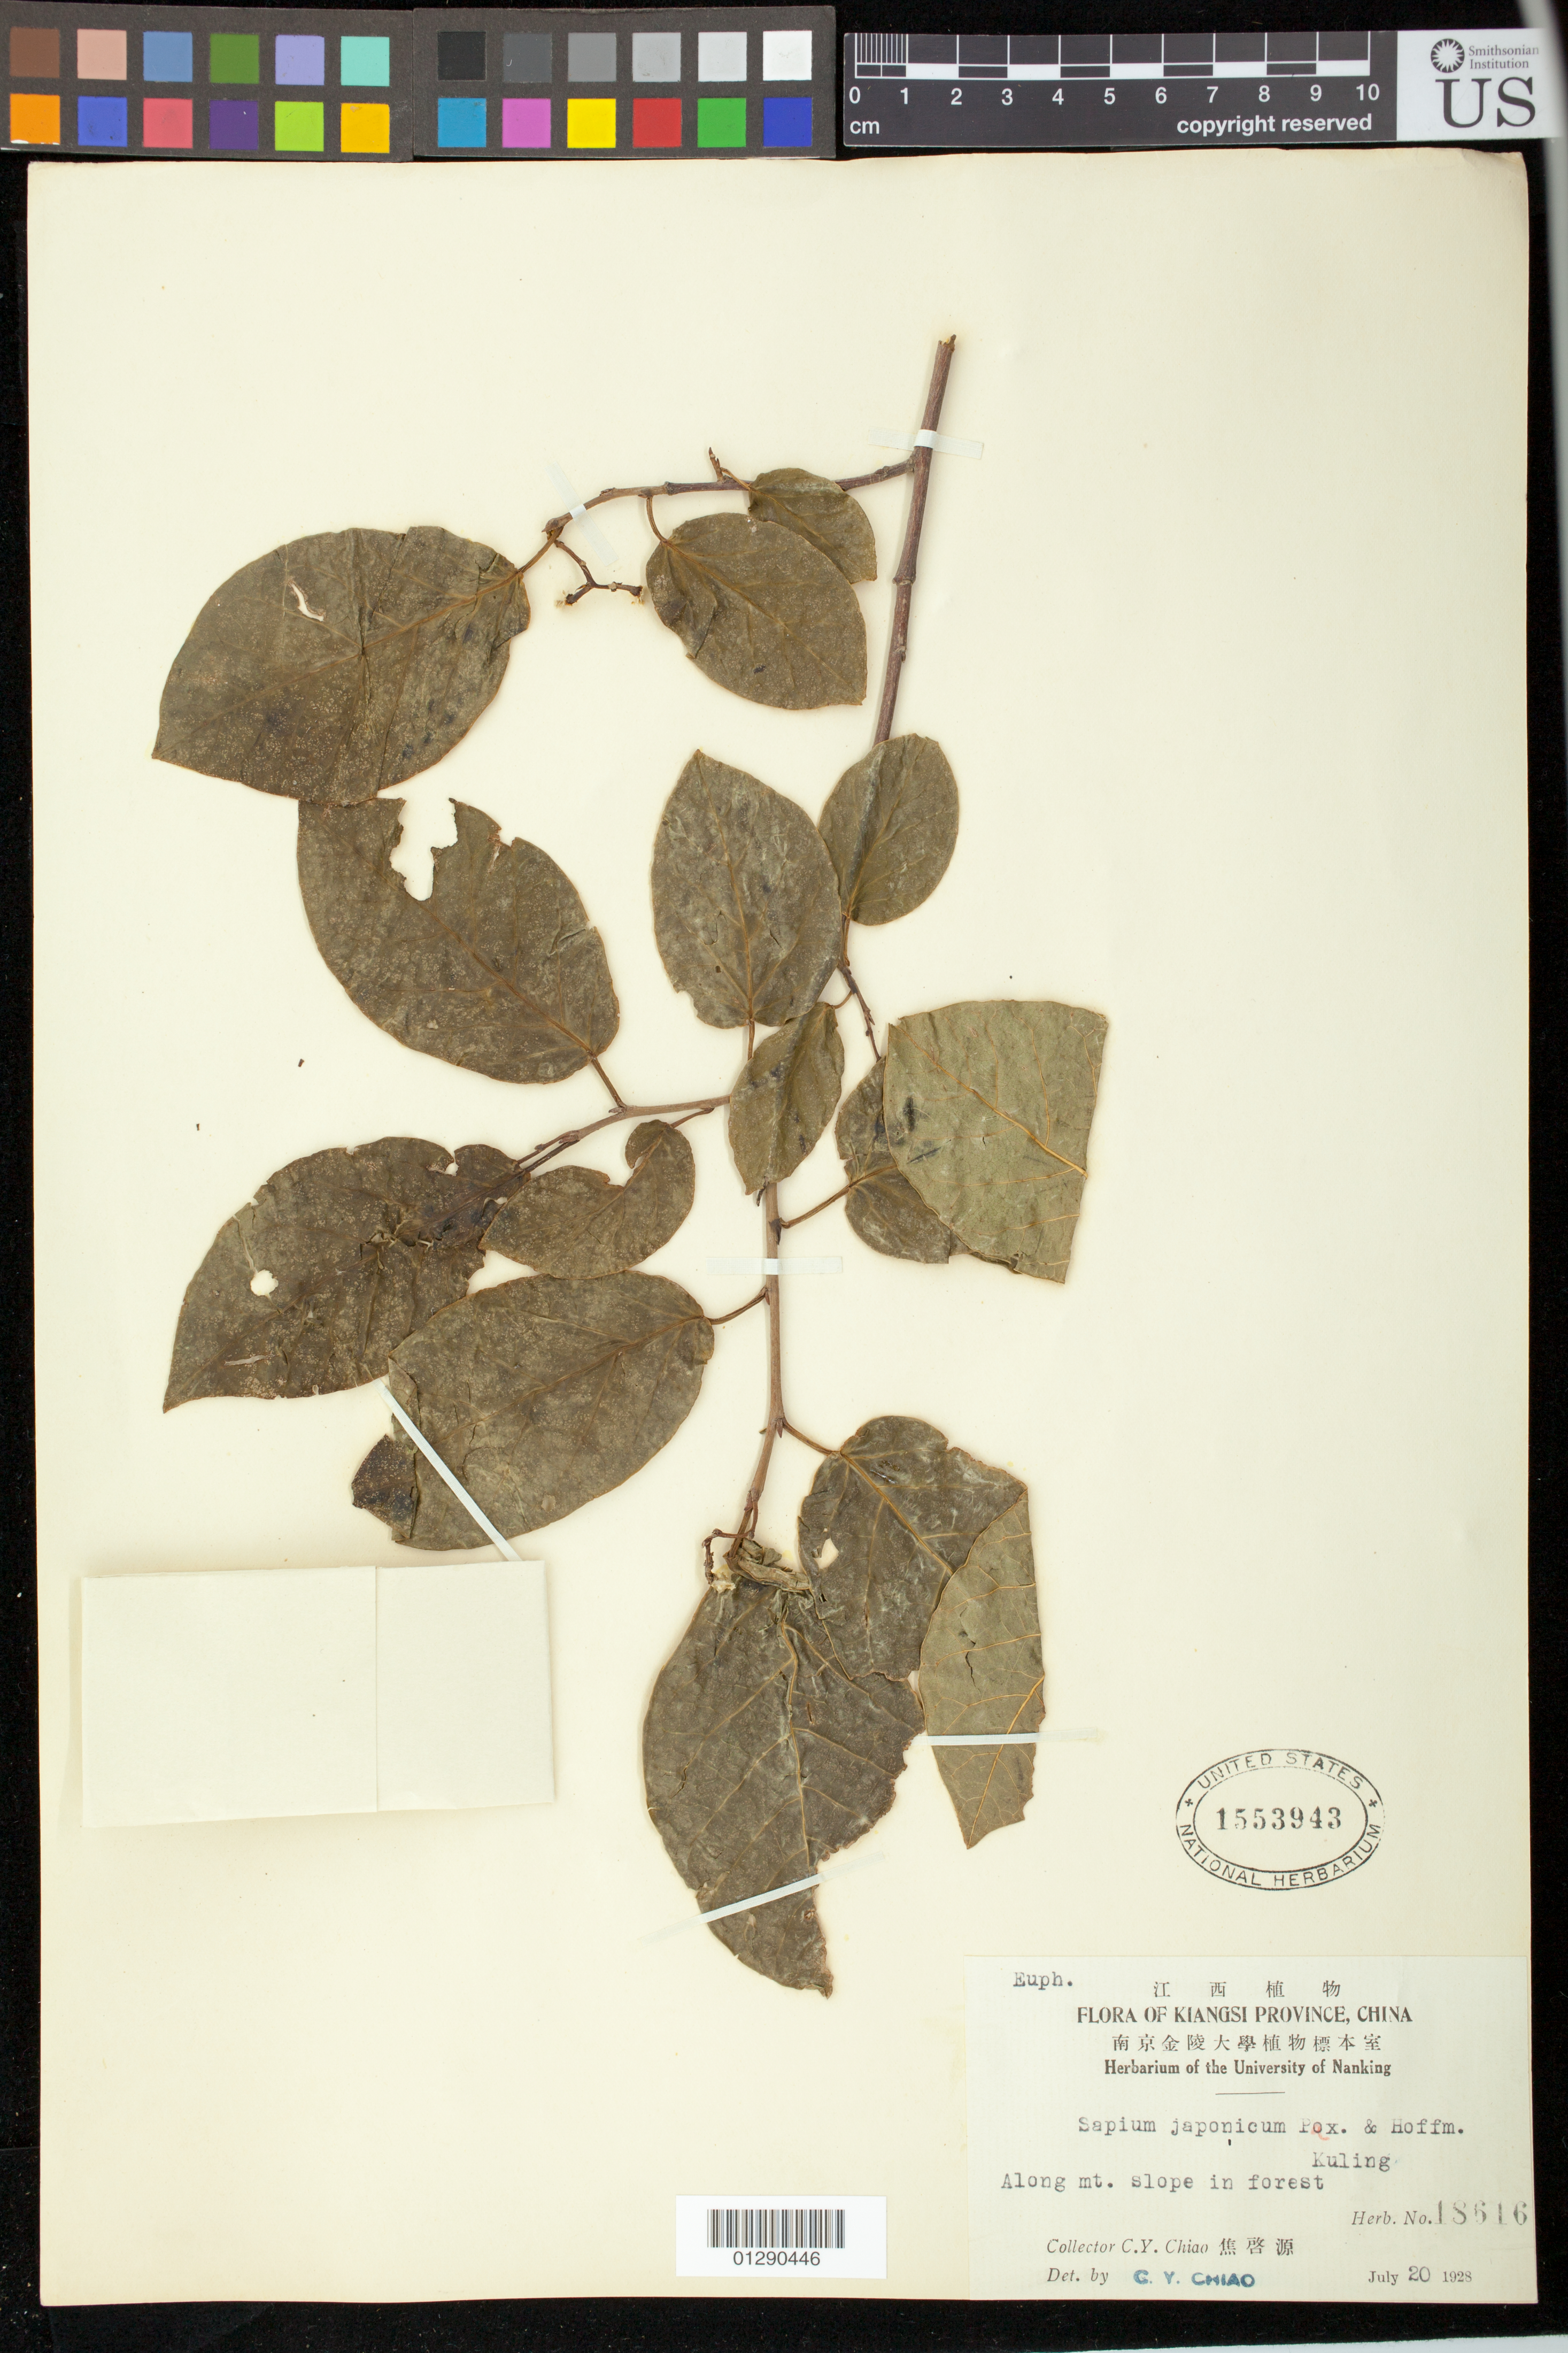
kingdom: Plantae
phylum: Tracheophyta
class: Magnoliopsida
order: Malpighiales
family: Euphorbiaceae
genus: Sapium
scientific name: Sapium japonicum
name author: (Siebold & Zucc.) Pax & K. Hoffm.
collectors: C. Y. Chiao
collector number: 18616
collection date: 1928-07-20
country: China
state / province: Jiangxi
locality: Kiangsi [Jiangxi Sheng]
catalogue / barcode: US 1553943